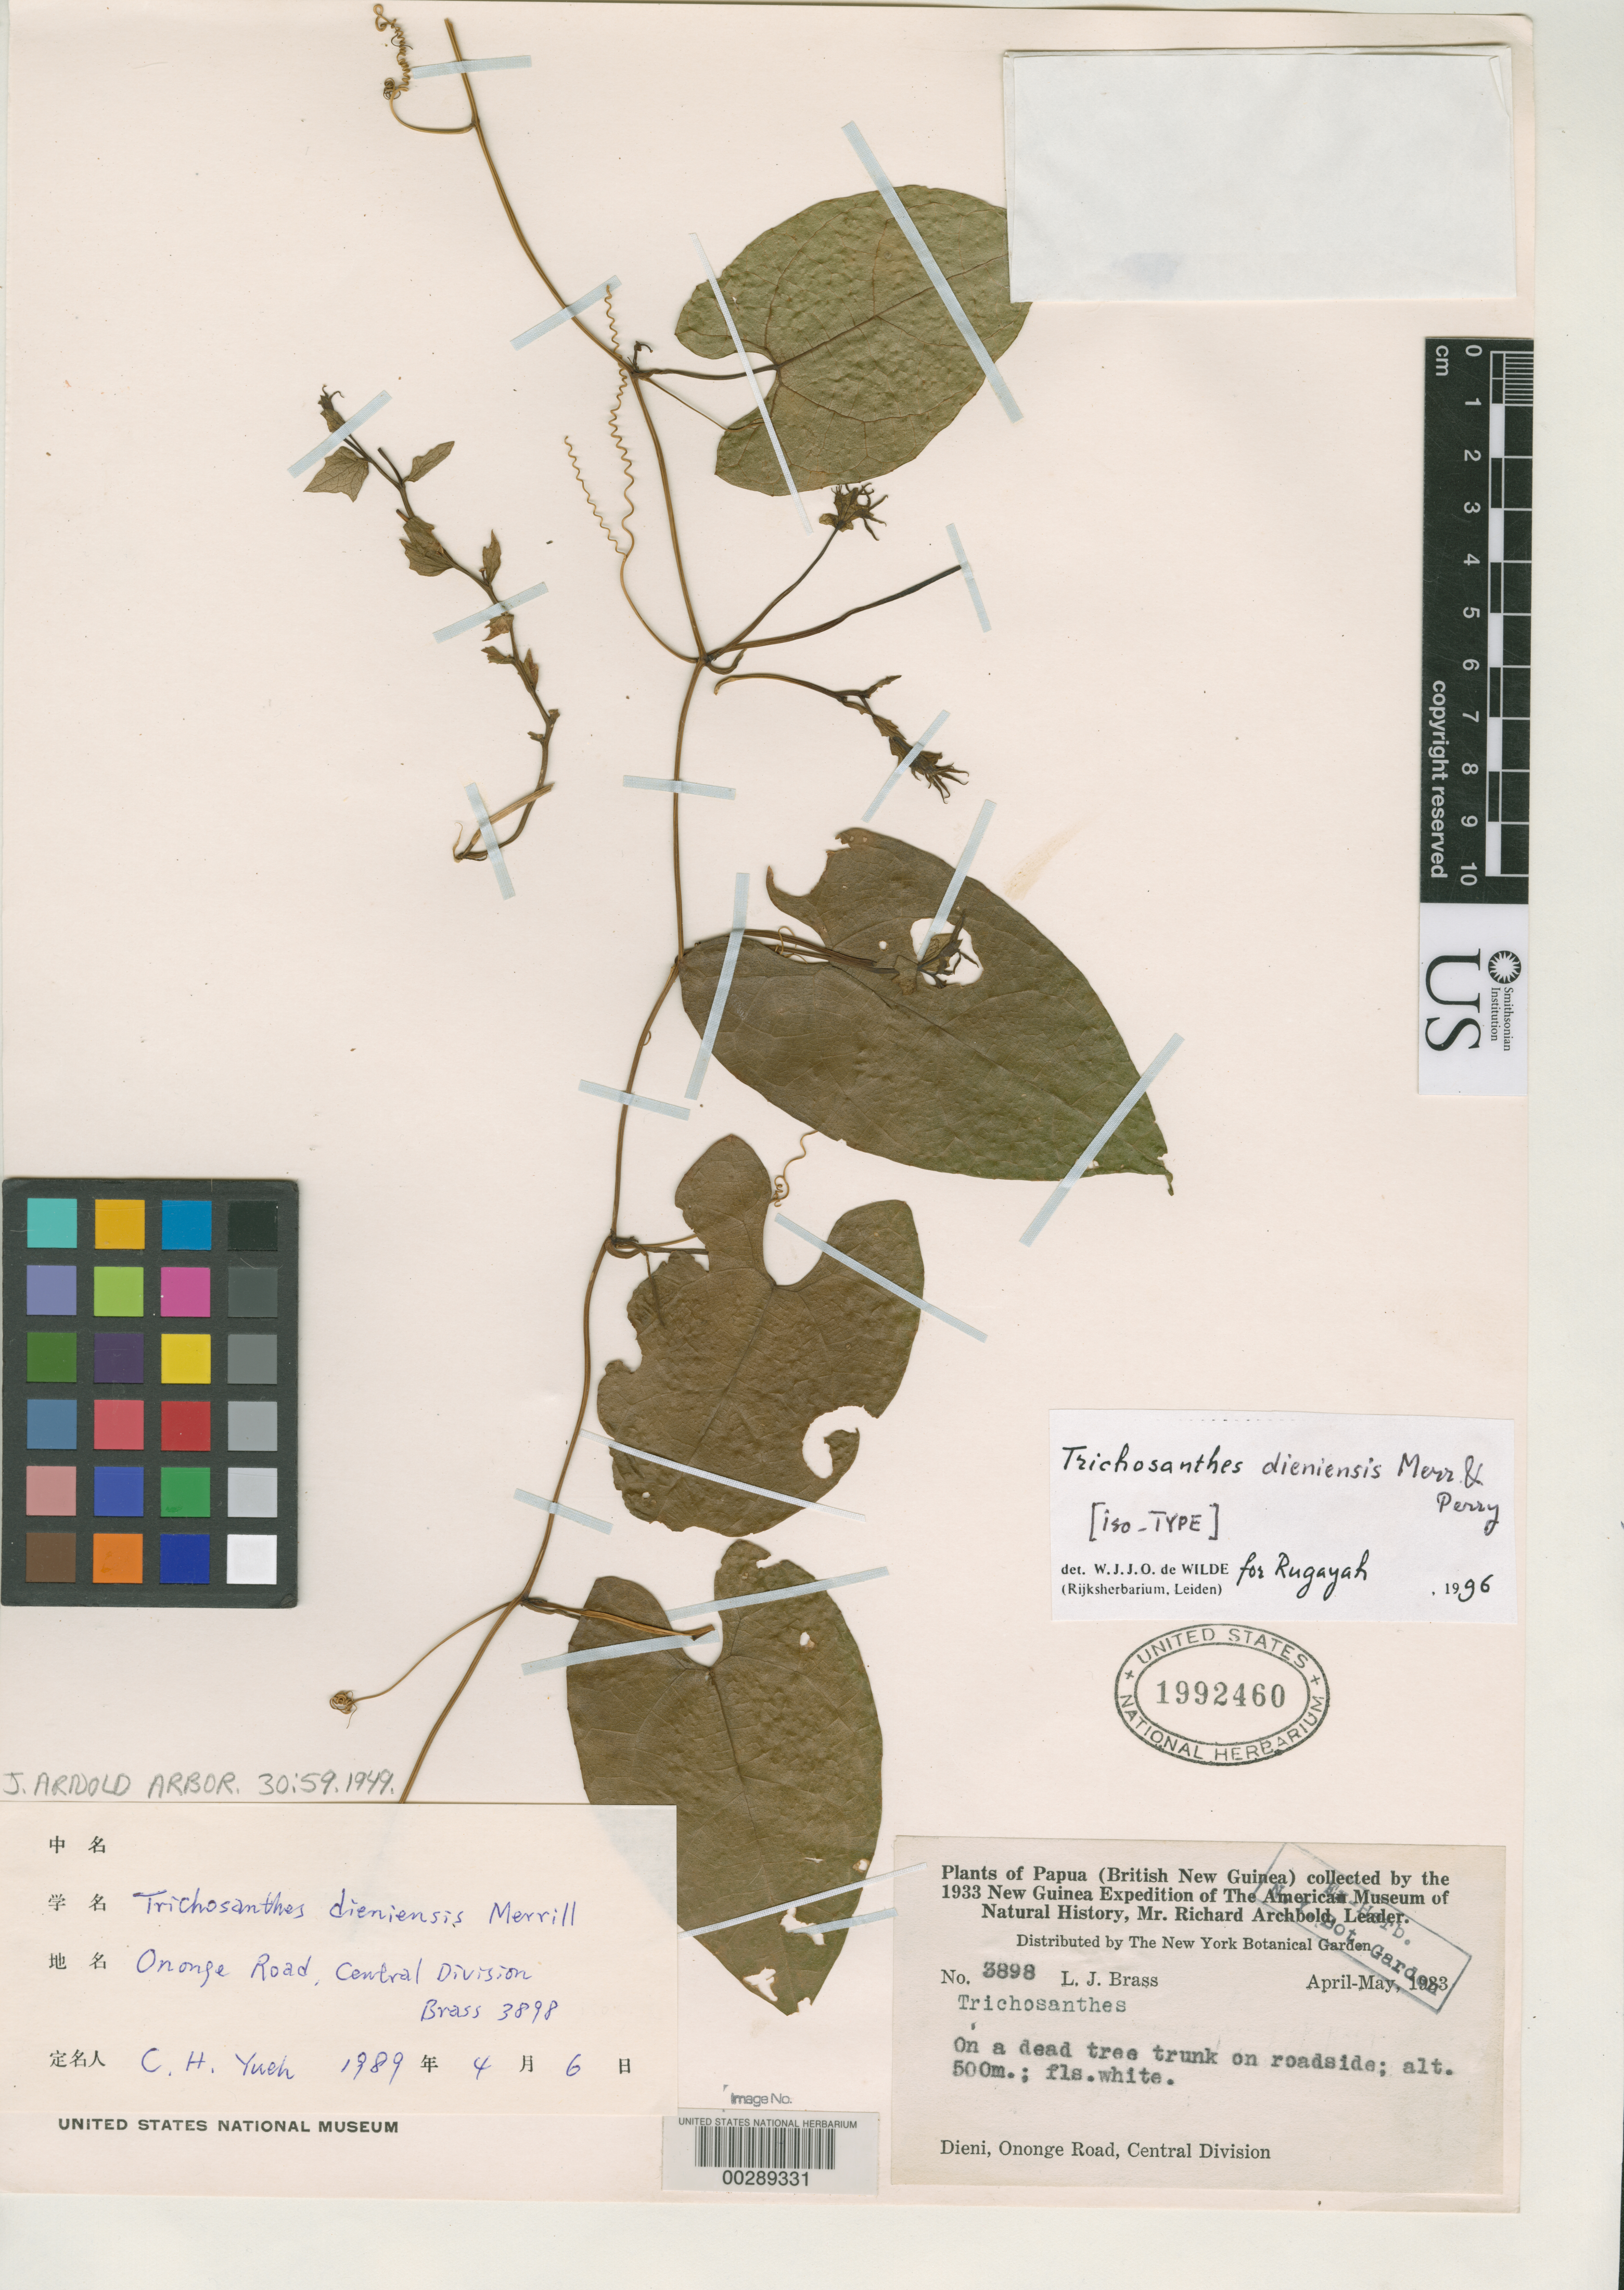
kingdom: Plantae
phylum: Tracheophyta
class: Magnoliopsida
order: Cucurbitales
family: Cucurbitaceae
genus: Trichosanthes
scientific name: Trichosanthes dieniensis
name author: Merr. & L.M. Perry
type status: Isotype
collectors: L. J. Brass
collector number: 3898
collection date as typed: Apr 1933 to -- May 1933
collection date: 1933-04/1933-05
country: Papua New Guinea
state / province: Central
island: New Guinea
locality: Dieni, Ononge Road.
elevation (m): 500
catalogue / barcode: US 1992460